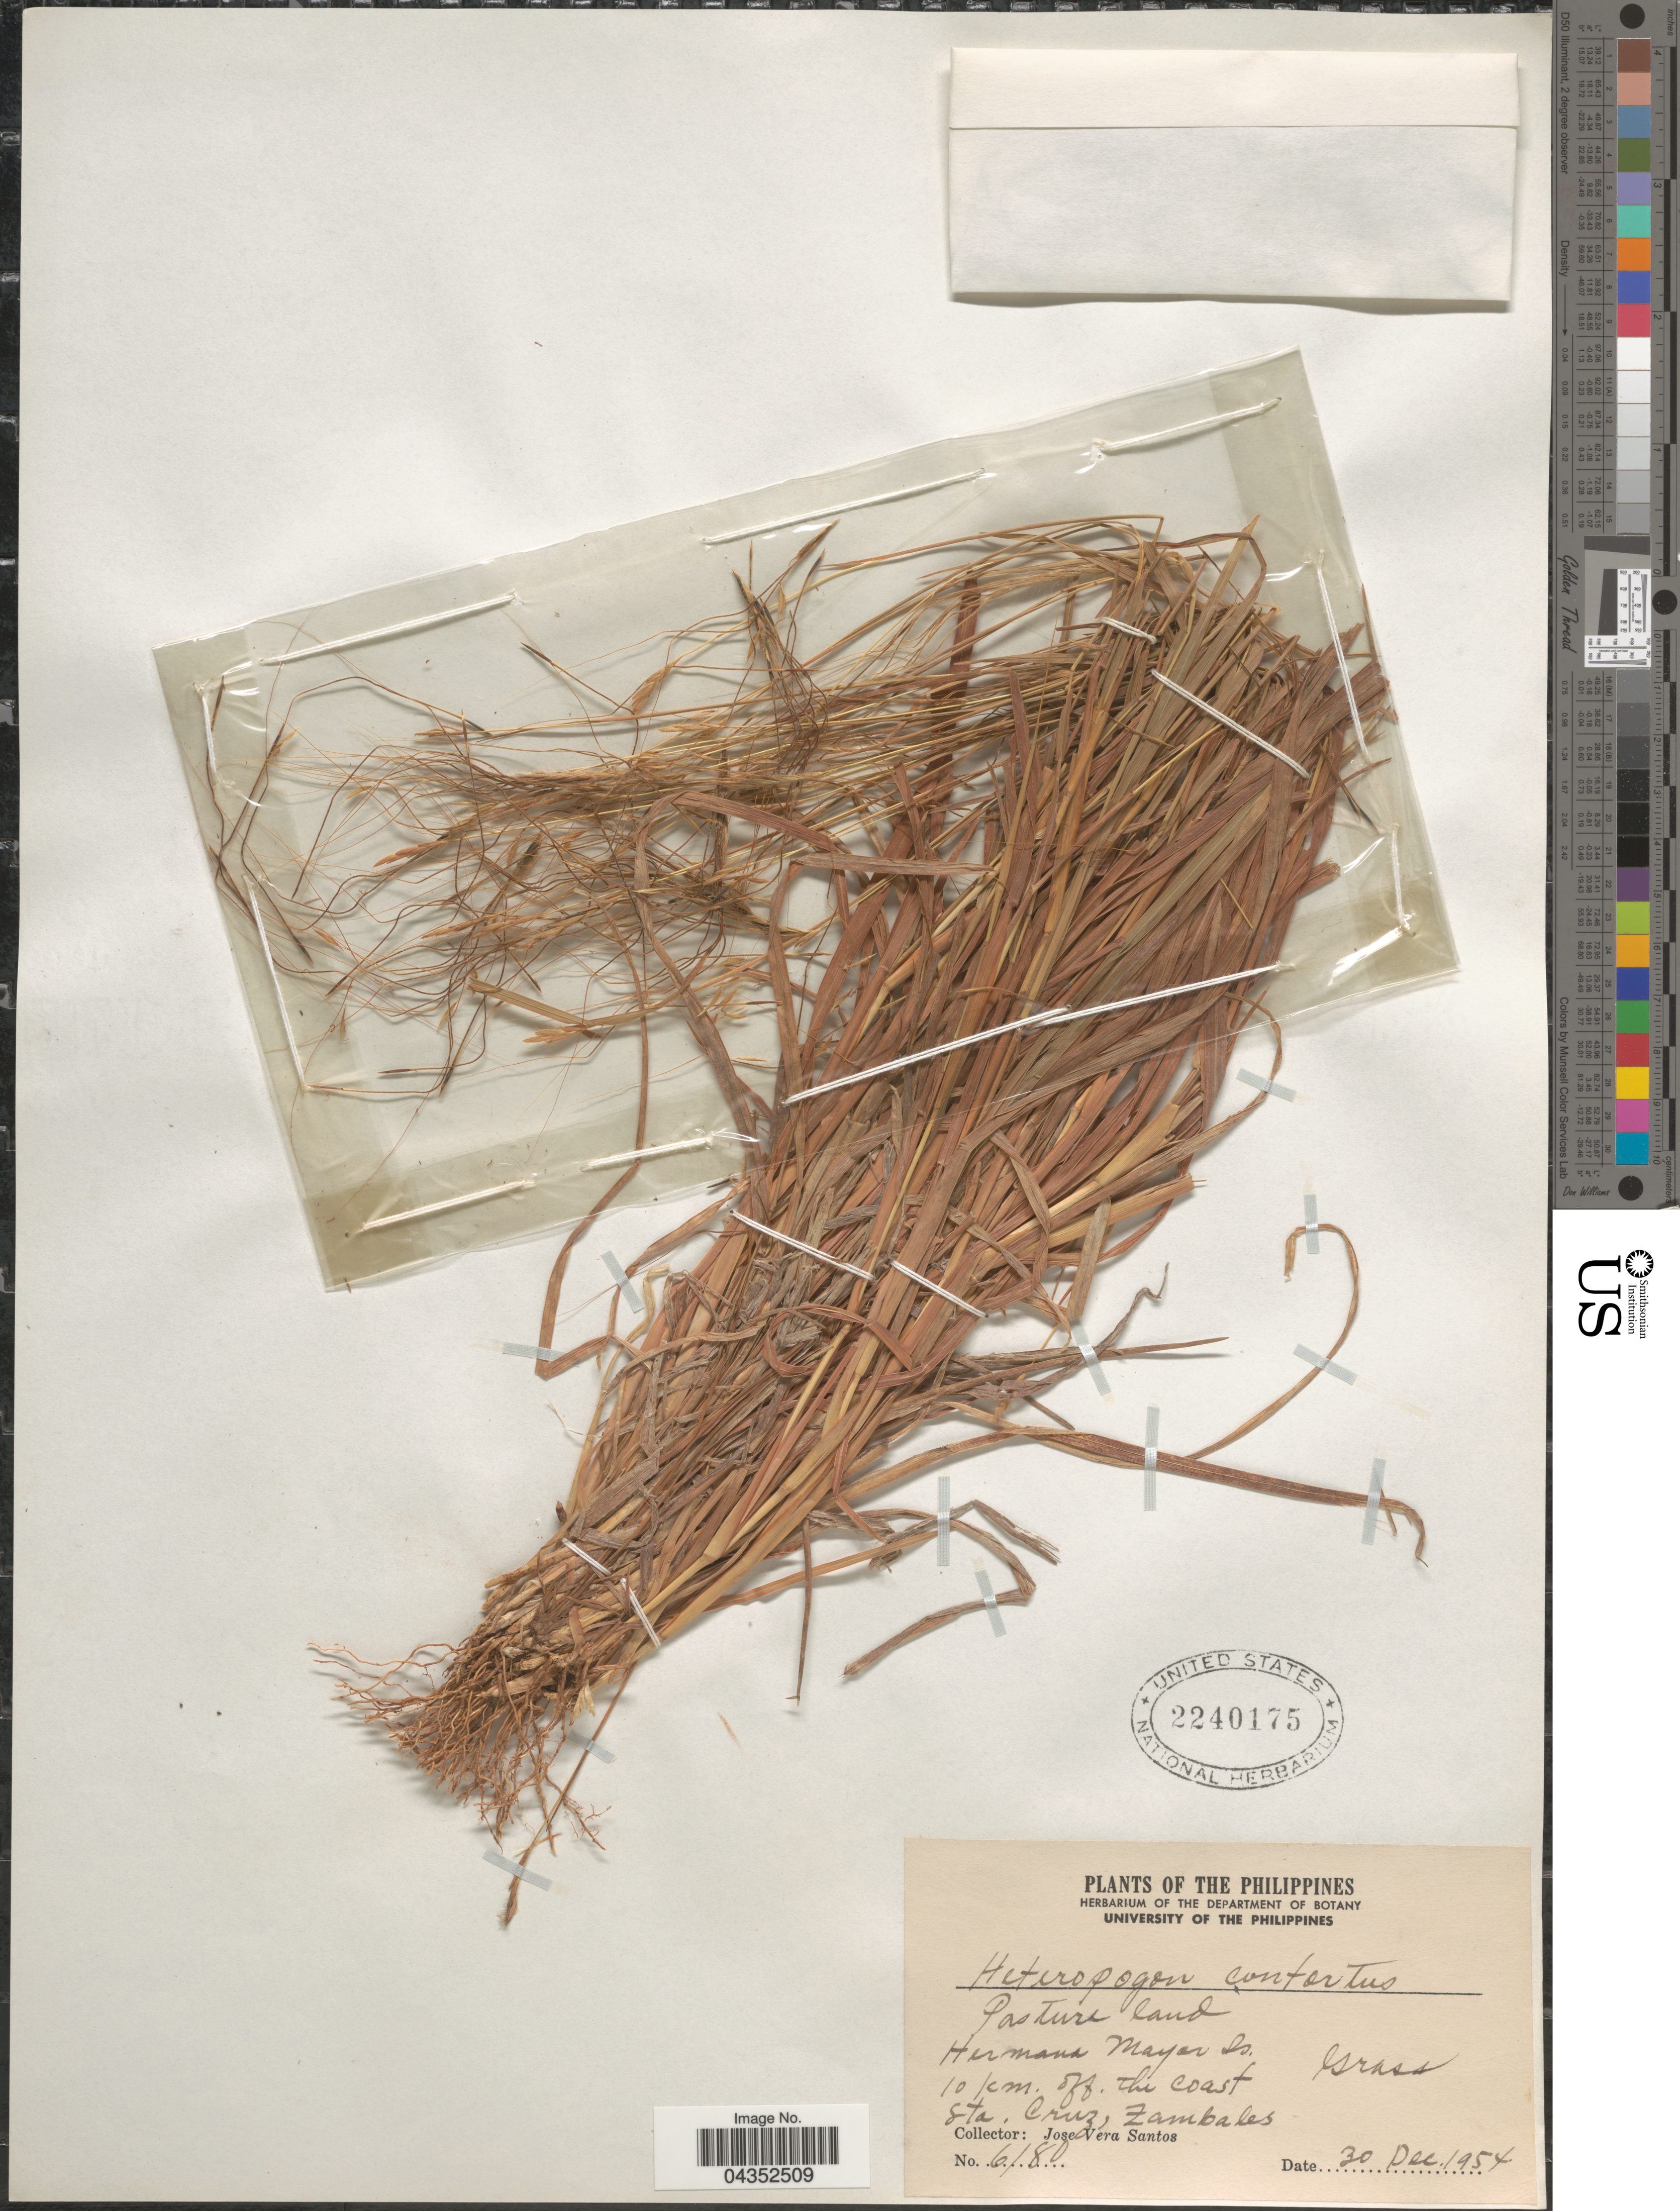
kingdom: Plantae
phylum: Tracheophyta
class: Liliopsida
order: Poales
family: Poaceae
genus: Heteropogon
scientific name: Heteropogon contortus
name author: (L.) P. Beauv. ex Roem. & Schult.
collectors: J. V. Santos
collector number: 6180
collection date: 1954-12-30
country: Philippines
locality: Pasture land. Hermana Mayor Is. 10 km. off the coast. Sta. Cruz, Zambales.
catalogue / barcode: US 2240175